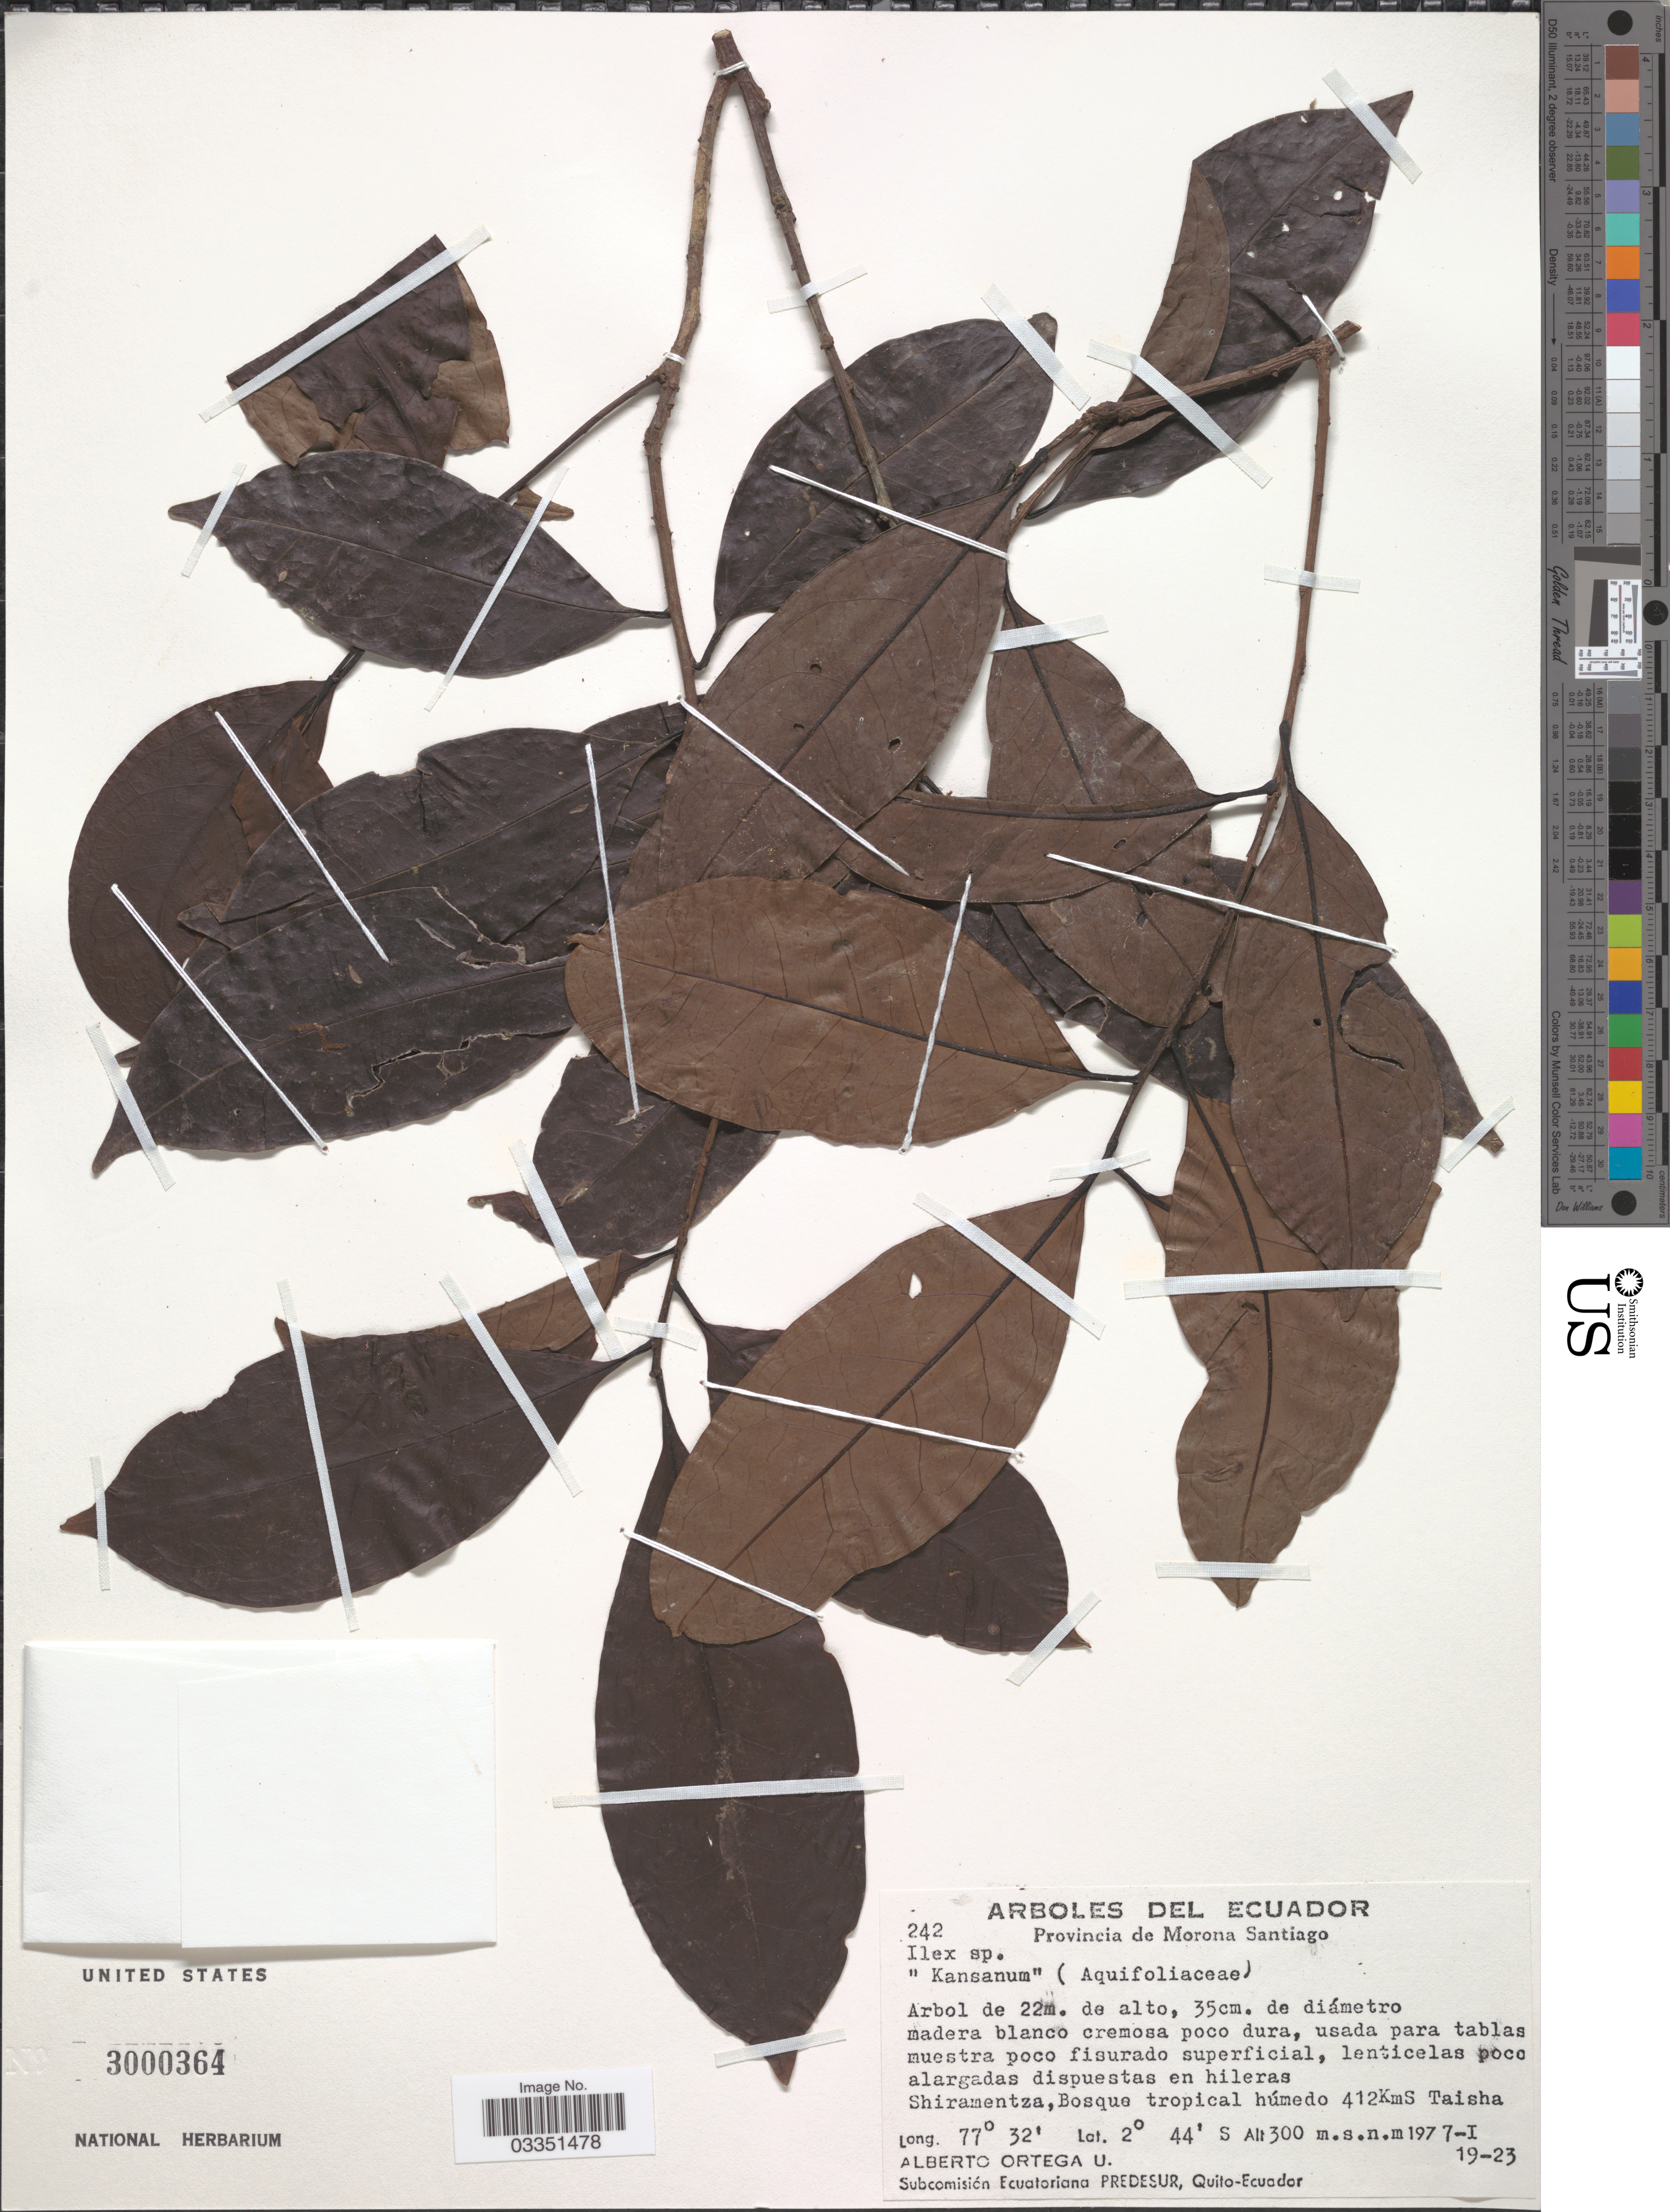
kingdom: Plantae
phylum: Tracheophyta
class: Magnoliopsida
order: Aquifoliales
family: Aquifoliaceae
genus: Ilex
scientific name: Ilex sp.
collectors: A. T. Ortega U.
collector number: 242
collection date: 1977-01-19/1977-01-23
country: Ecuador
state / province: Morona-Santiago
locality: Shiramentza, Bosque tropical húmedo 412Kms Taisha.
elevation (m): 300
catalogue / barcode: US 3000364